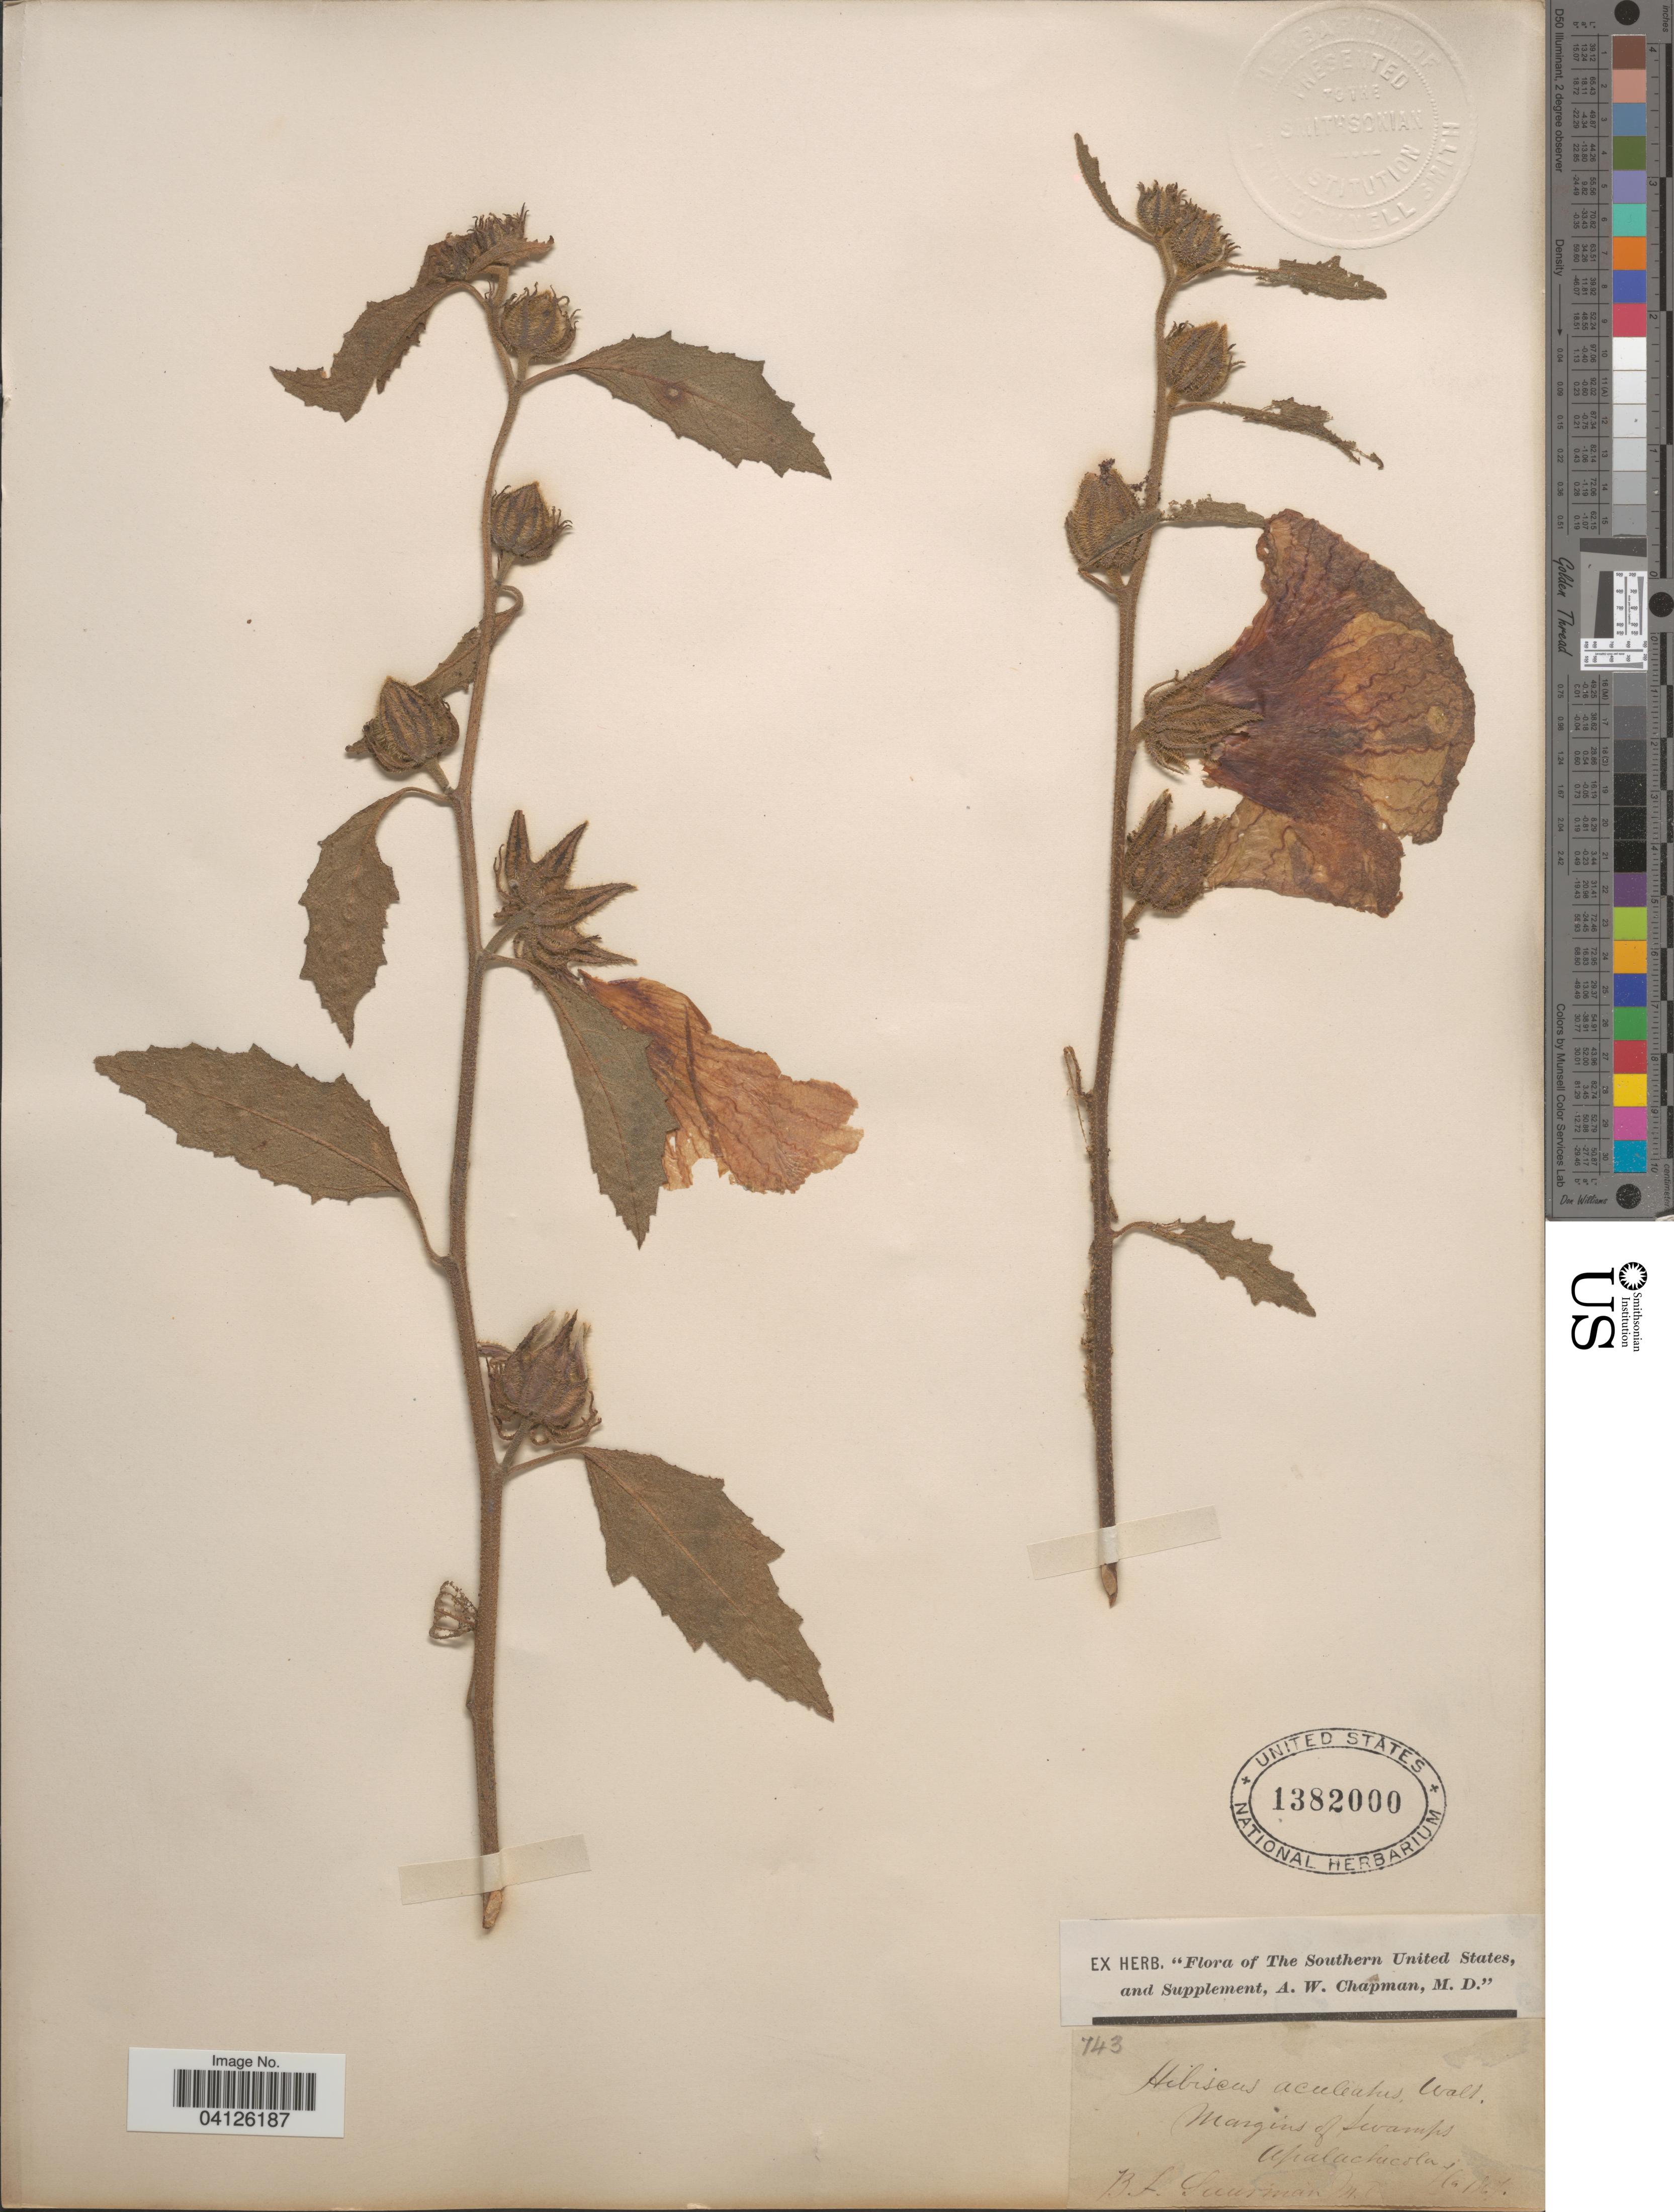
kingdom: Plantae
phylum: Tracheophyta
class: Magnoliopsida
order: Malvales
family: Malvaceae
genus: Sabdariffa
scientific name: Sabdariffa aculeata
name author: (Walter) M.M. Hanes & R.L. Barrett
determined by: Dorr, Laurence J., Curator (BOT), Smithsonian Institution - National Museum of Natural History (UNITED STATES)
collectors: B. F. Saurman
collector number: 743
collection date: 1867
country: United States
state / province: Florida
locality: Margins of Swamps Apalachicola. The Southern United States, and Supplement.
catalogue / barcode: US 1382000